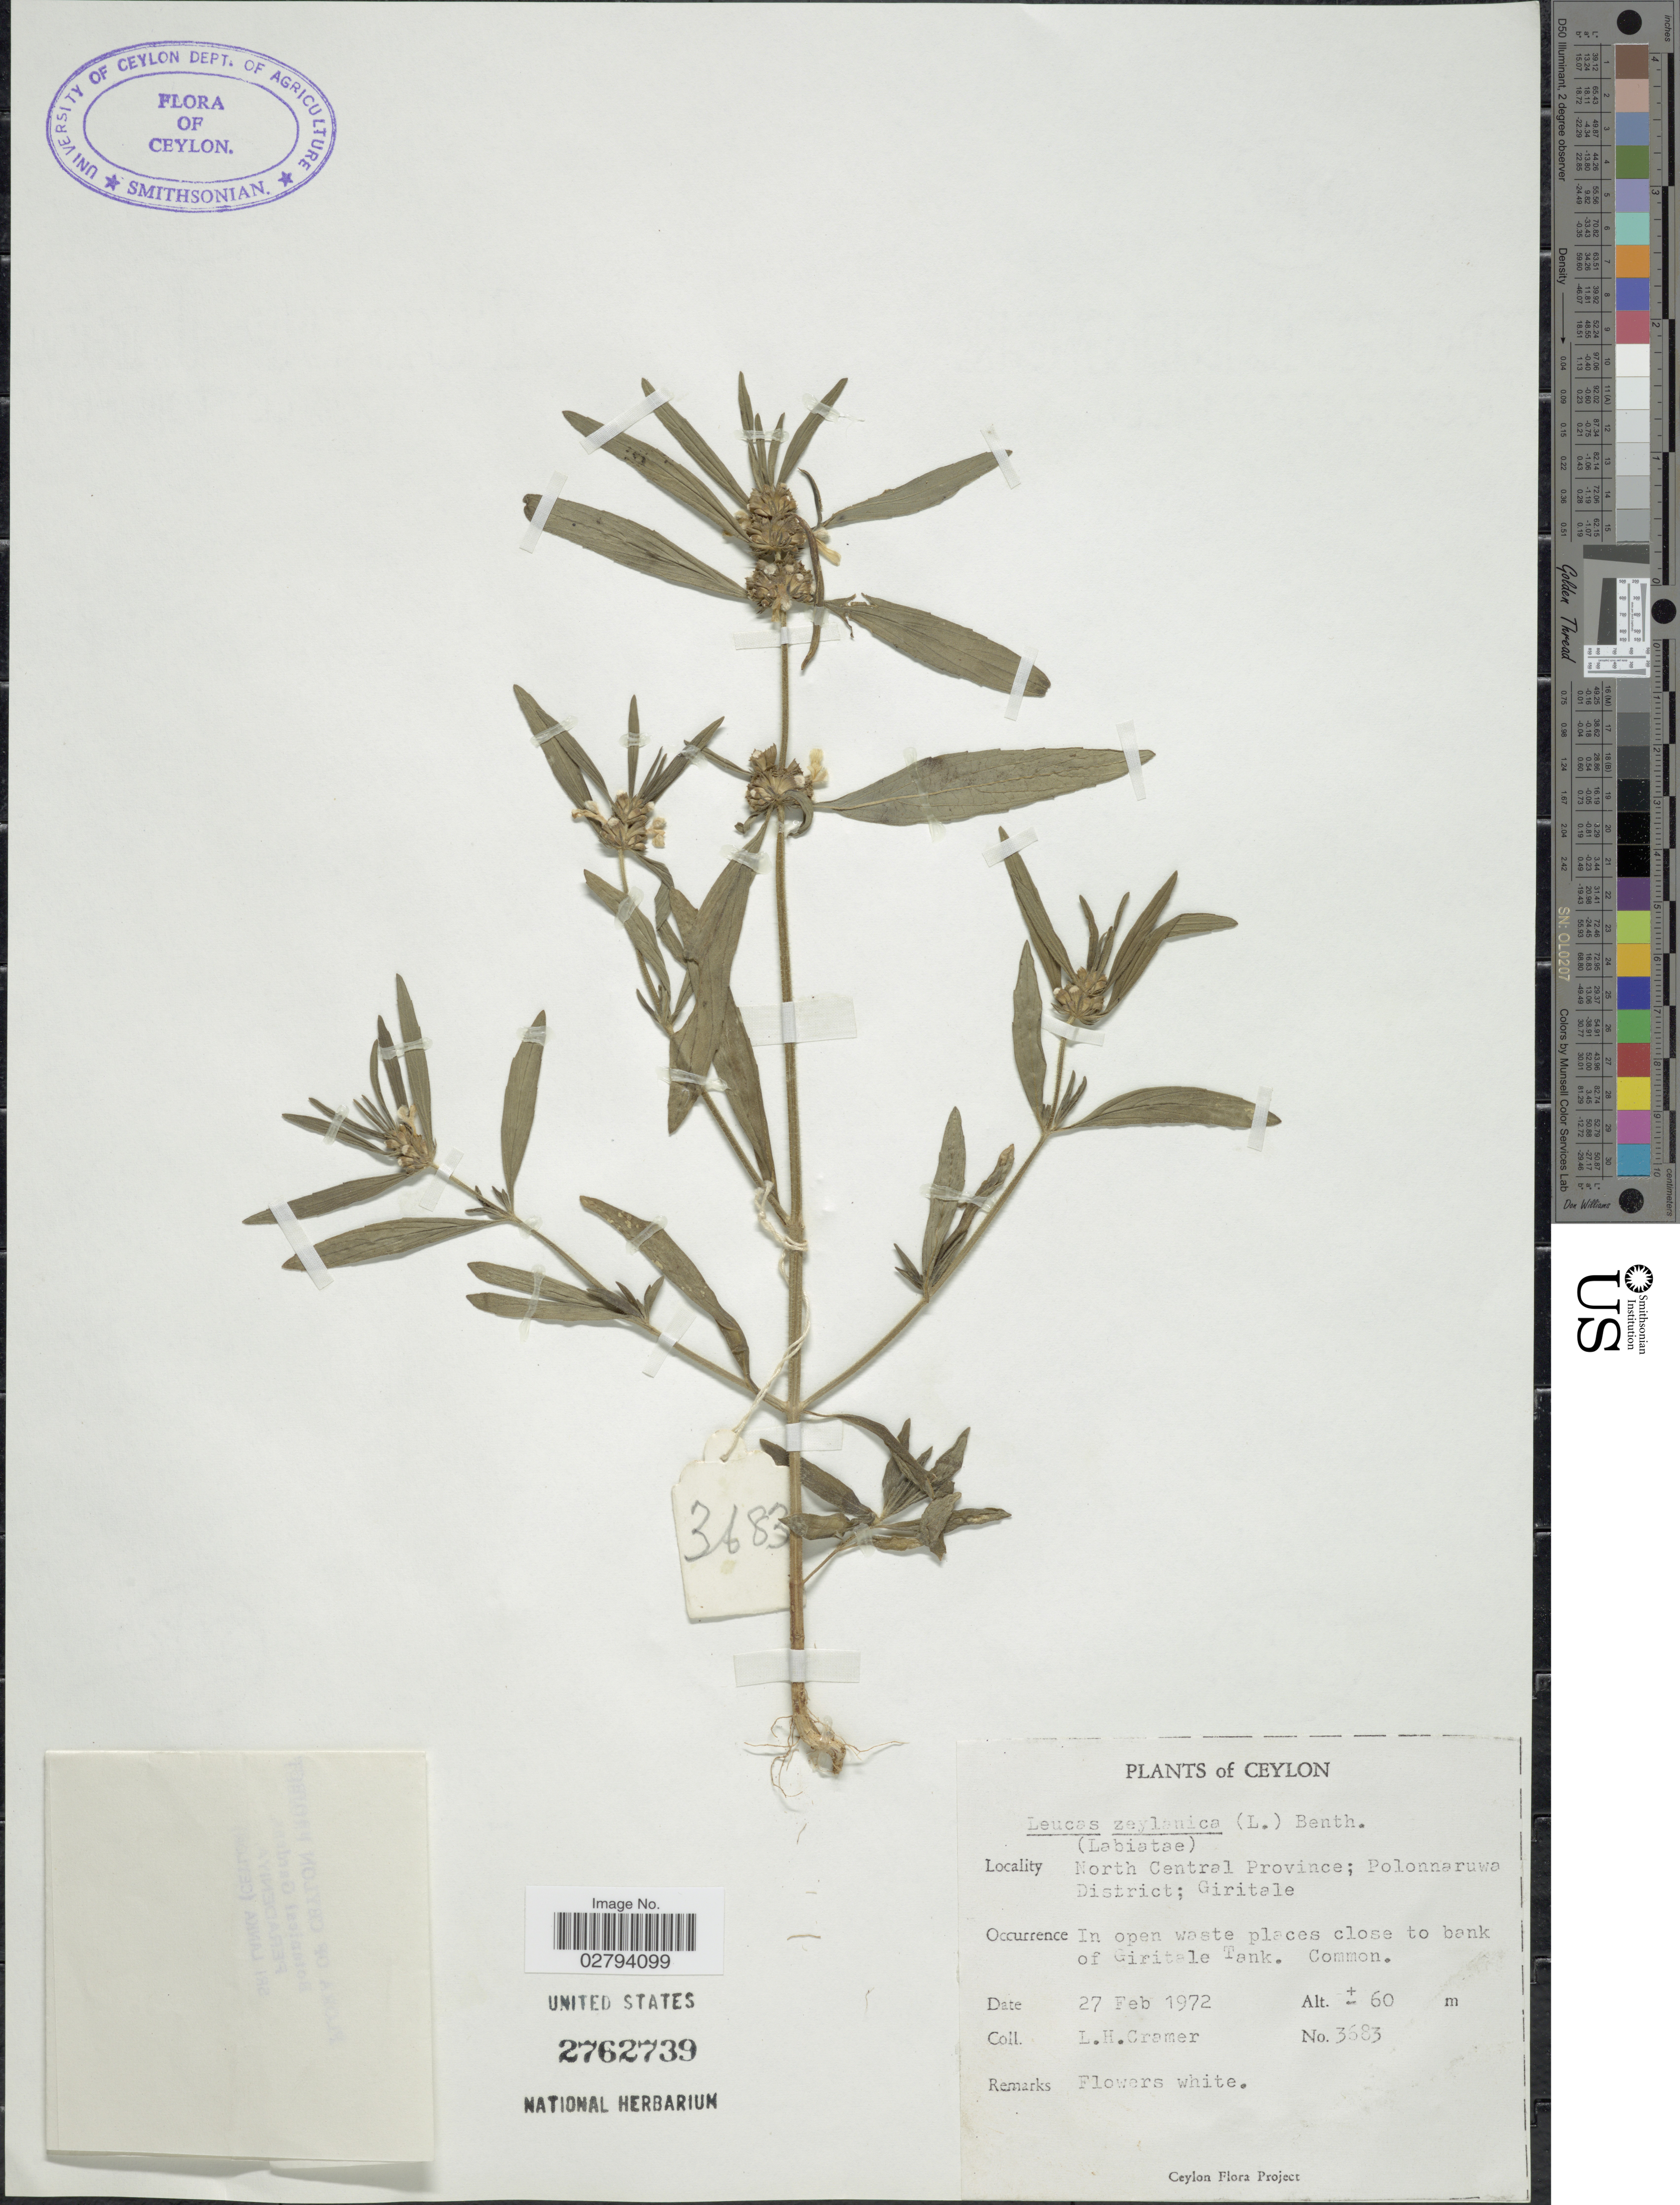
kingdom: Plantae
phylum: Tracheophyta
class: Magnoliopsida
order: Lamiales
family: Lamiaceae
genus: Leucas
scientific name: Leucas zeylanica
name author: (L.) W.T. Aiton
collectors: L. H. Cramer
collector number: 3683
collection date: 1972-02-27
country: Sri Lanka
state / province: North Central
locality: Ceylon, North Central Province; Polonnaruwa District; Giritale, In open waste places close to bank of Giritale Tank.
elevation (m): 60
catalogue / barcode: US 2762739